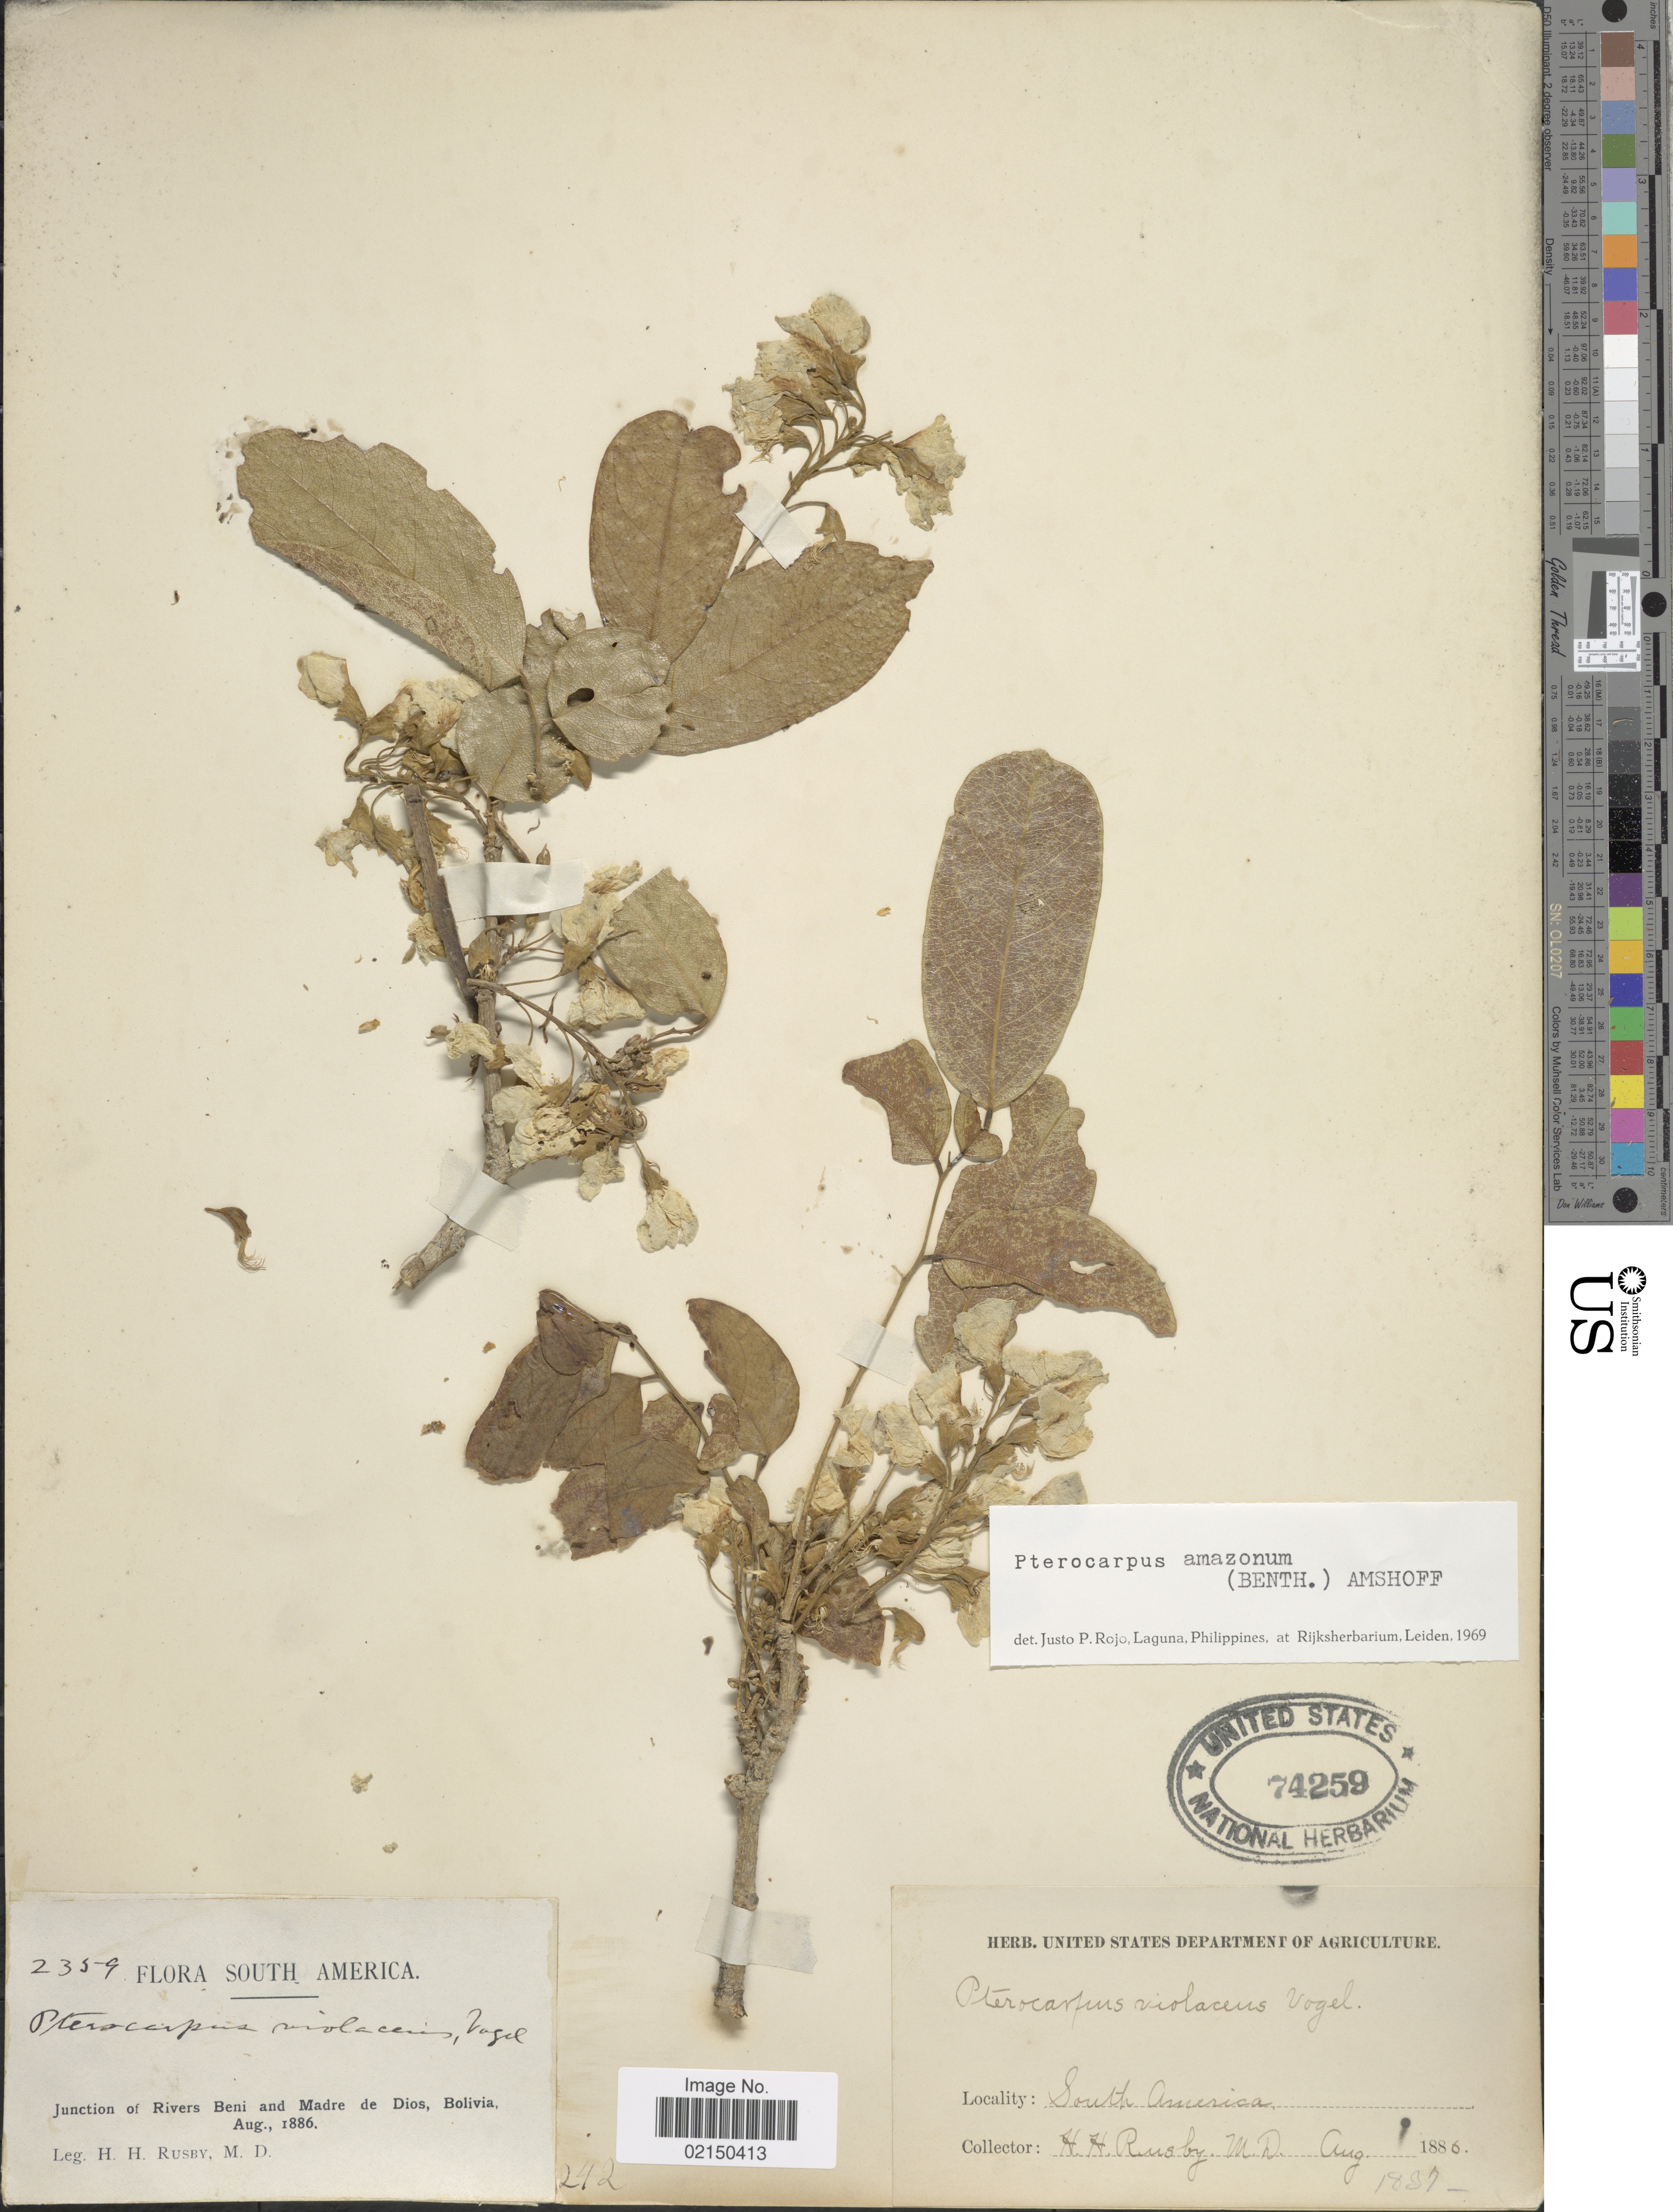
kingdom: Plantae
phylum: Tracheophyta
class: Magnoliopsida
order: Fabales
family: Fabaceae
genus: Pterocarpus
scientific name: Pterocarpus amazonum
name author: (Benth.) Amshoff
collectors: H. H. Rusby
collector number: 2359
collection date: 1886-08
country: Bolivia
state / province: Beni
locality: Junction of Rivers Beni and Madre de Dios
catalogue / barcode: US 74259